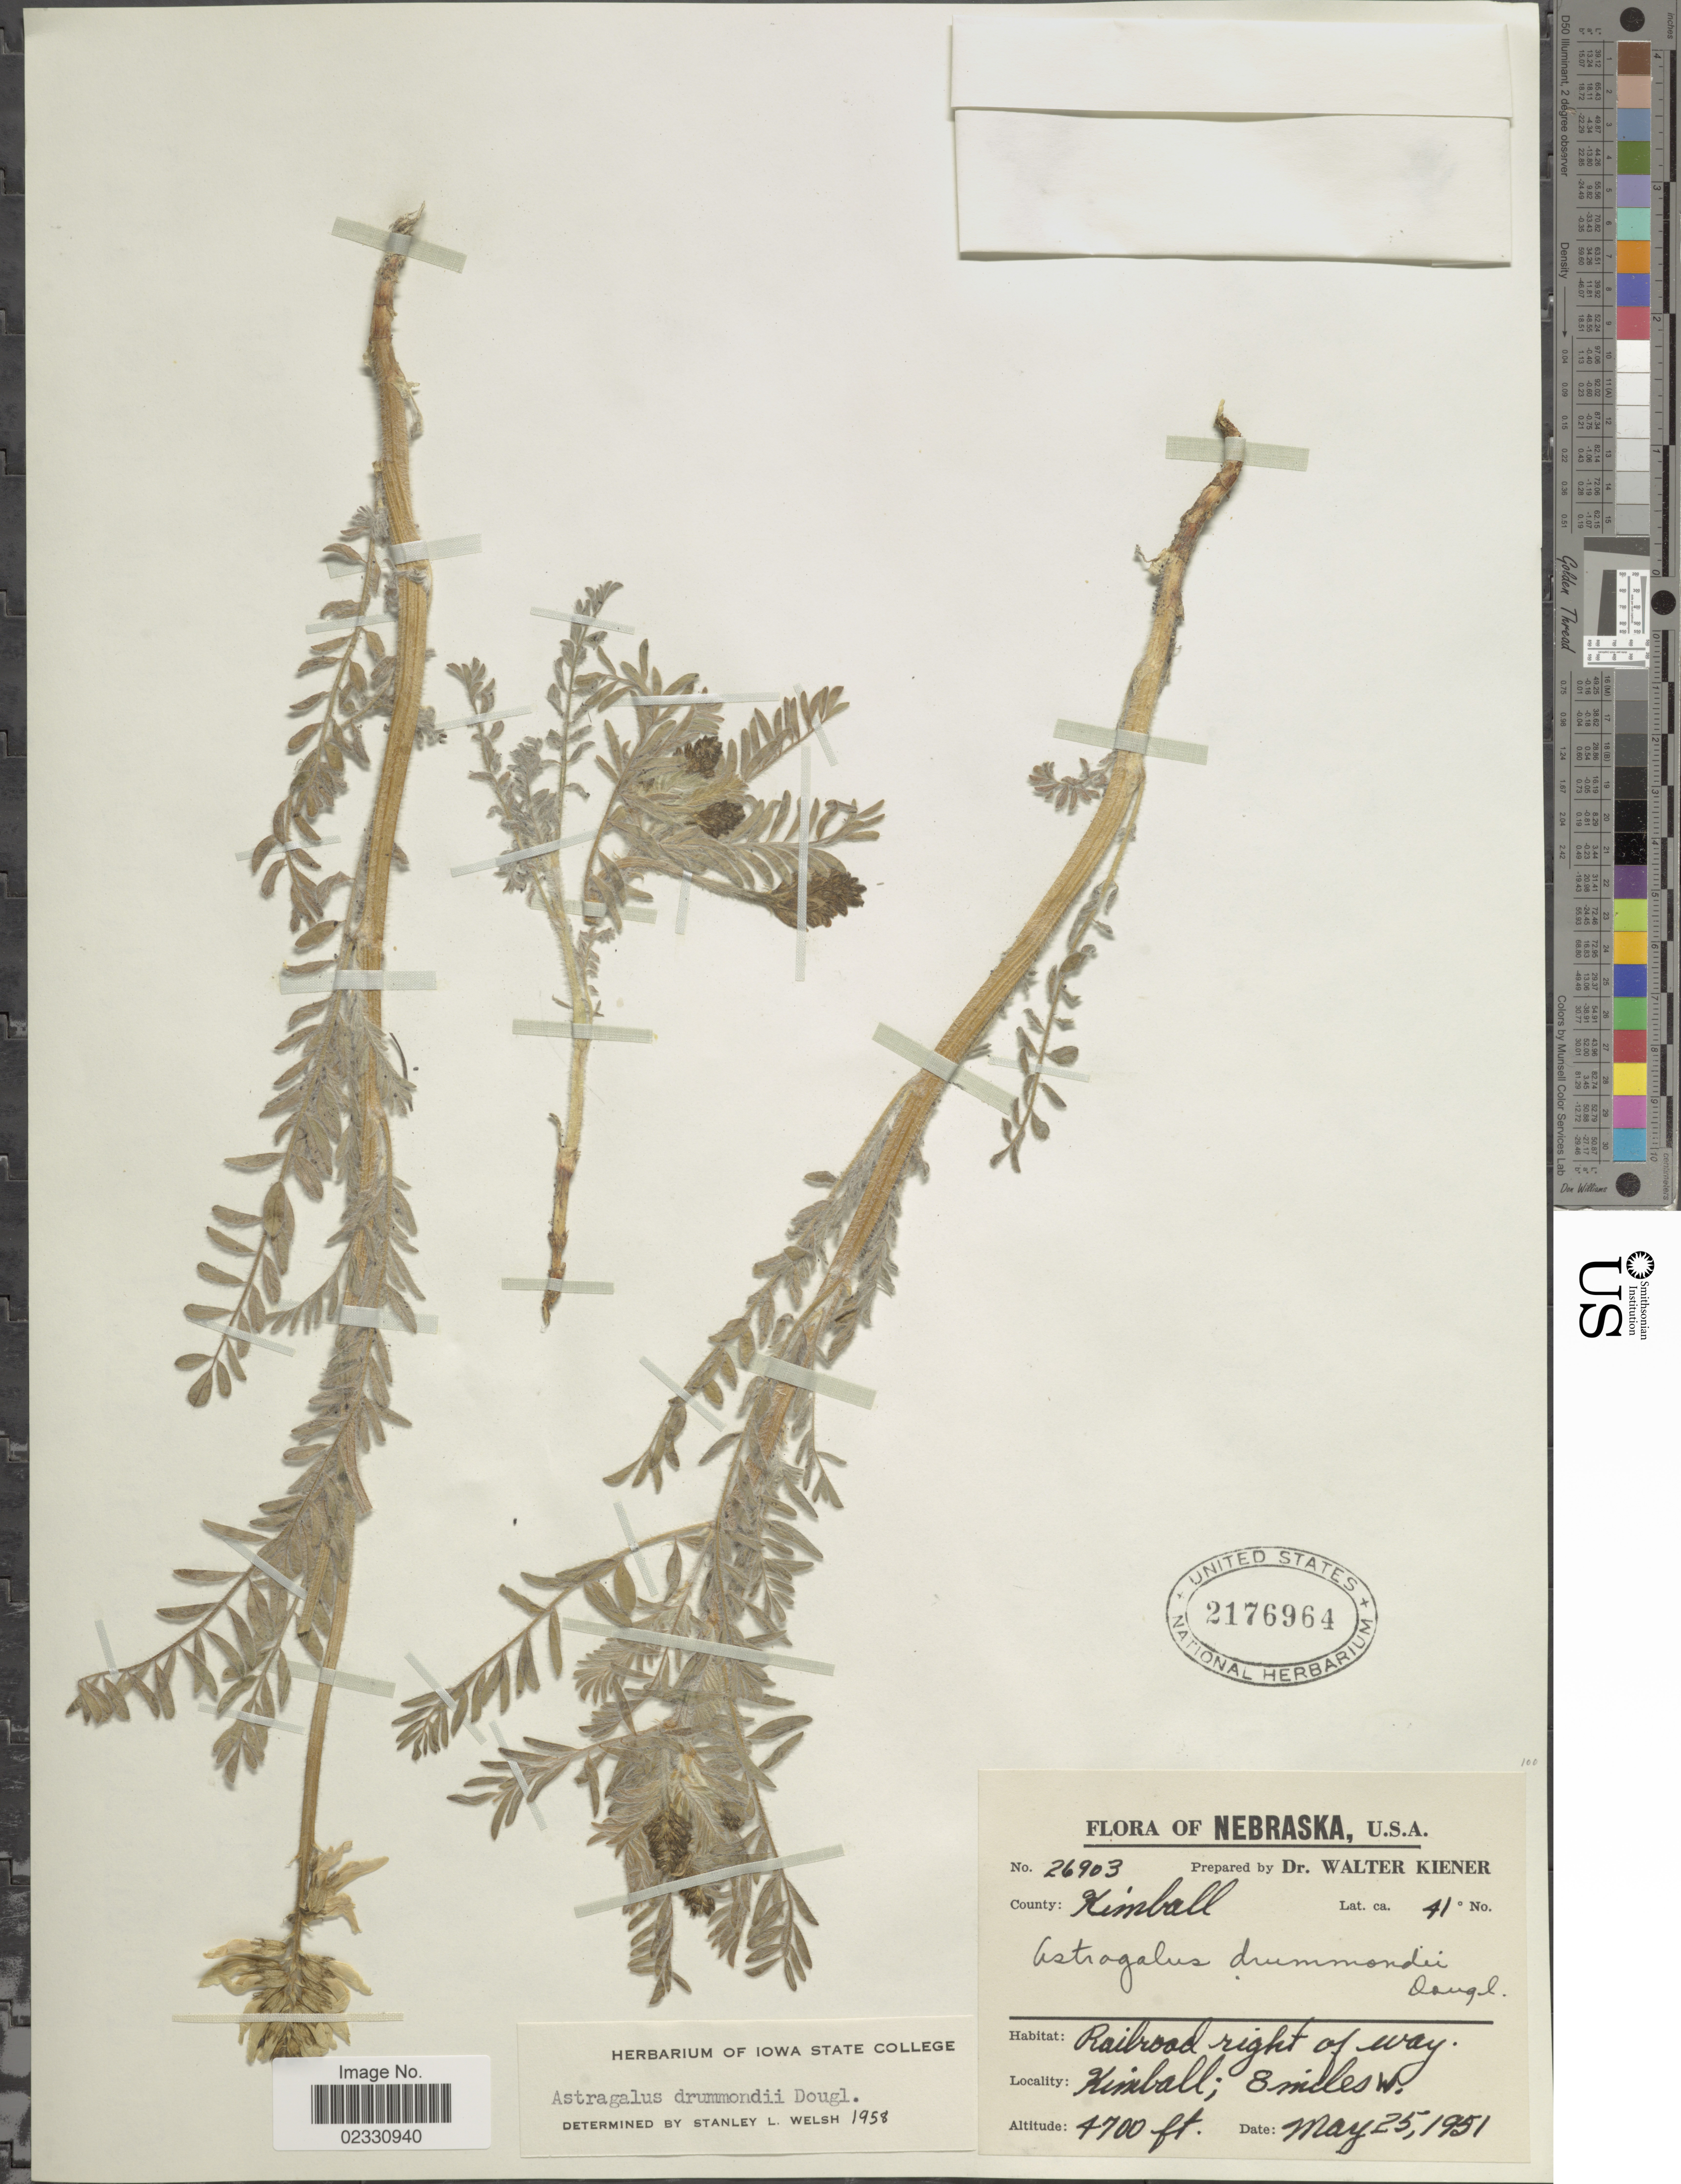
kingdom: Plantae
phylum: Tracheophyta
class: Magnoliopsida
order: Fabales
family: Fabaceae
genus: Astragalus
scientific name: Astragalus drummondii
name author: Hook.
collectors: W. Kiener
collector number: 26903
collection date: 1951-05-25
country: United States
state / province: Nebraska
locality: County: Kinball, Railroad right of way . Kinball; 8 miles W.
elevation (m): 1433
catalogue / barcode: US 2176964